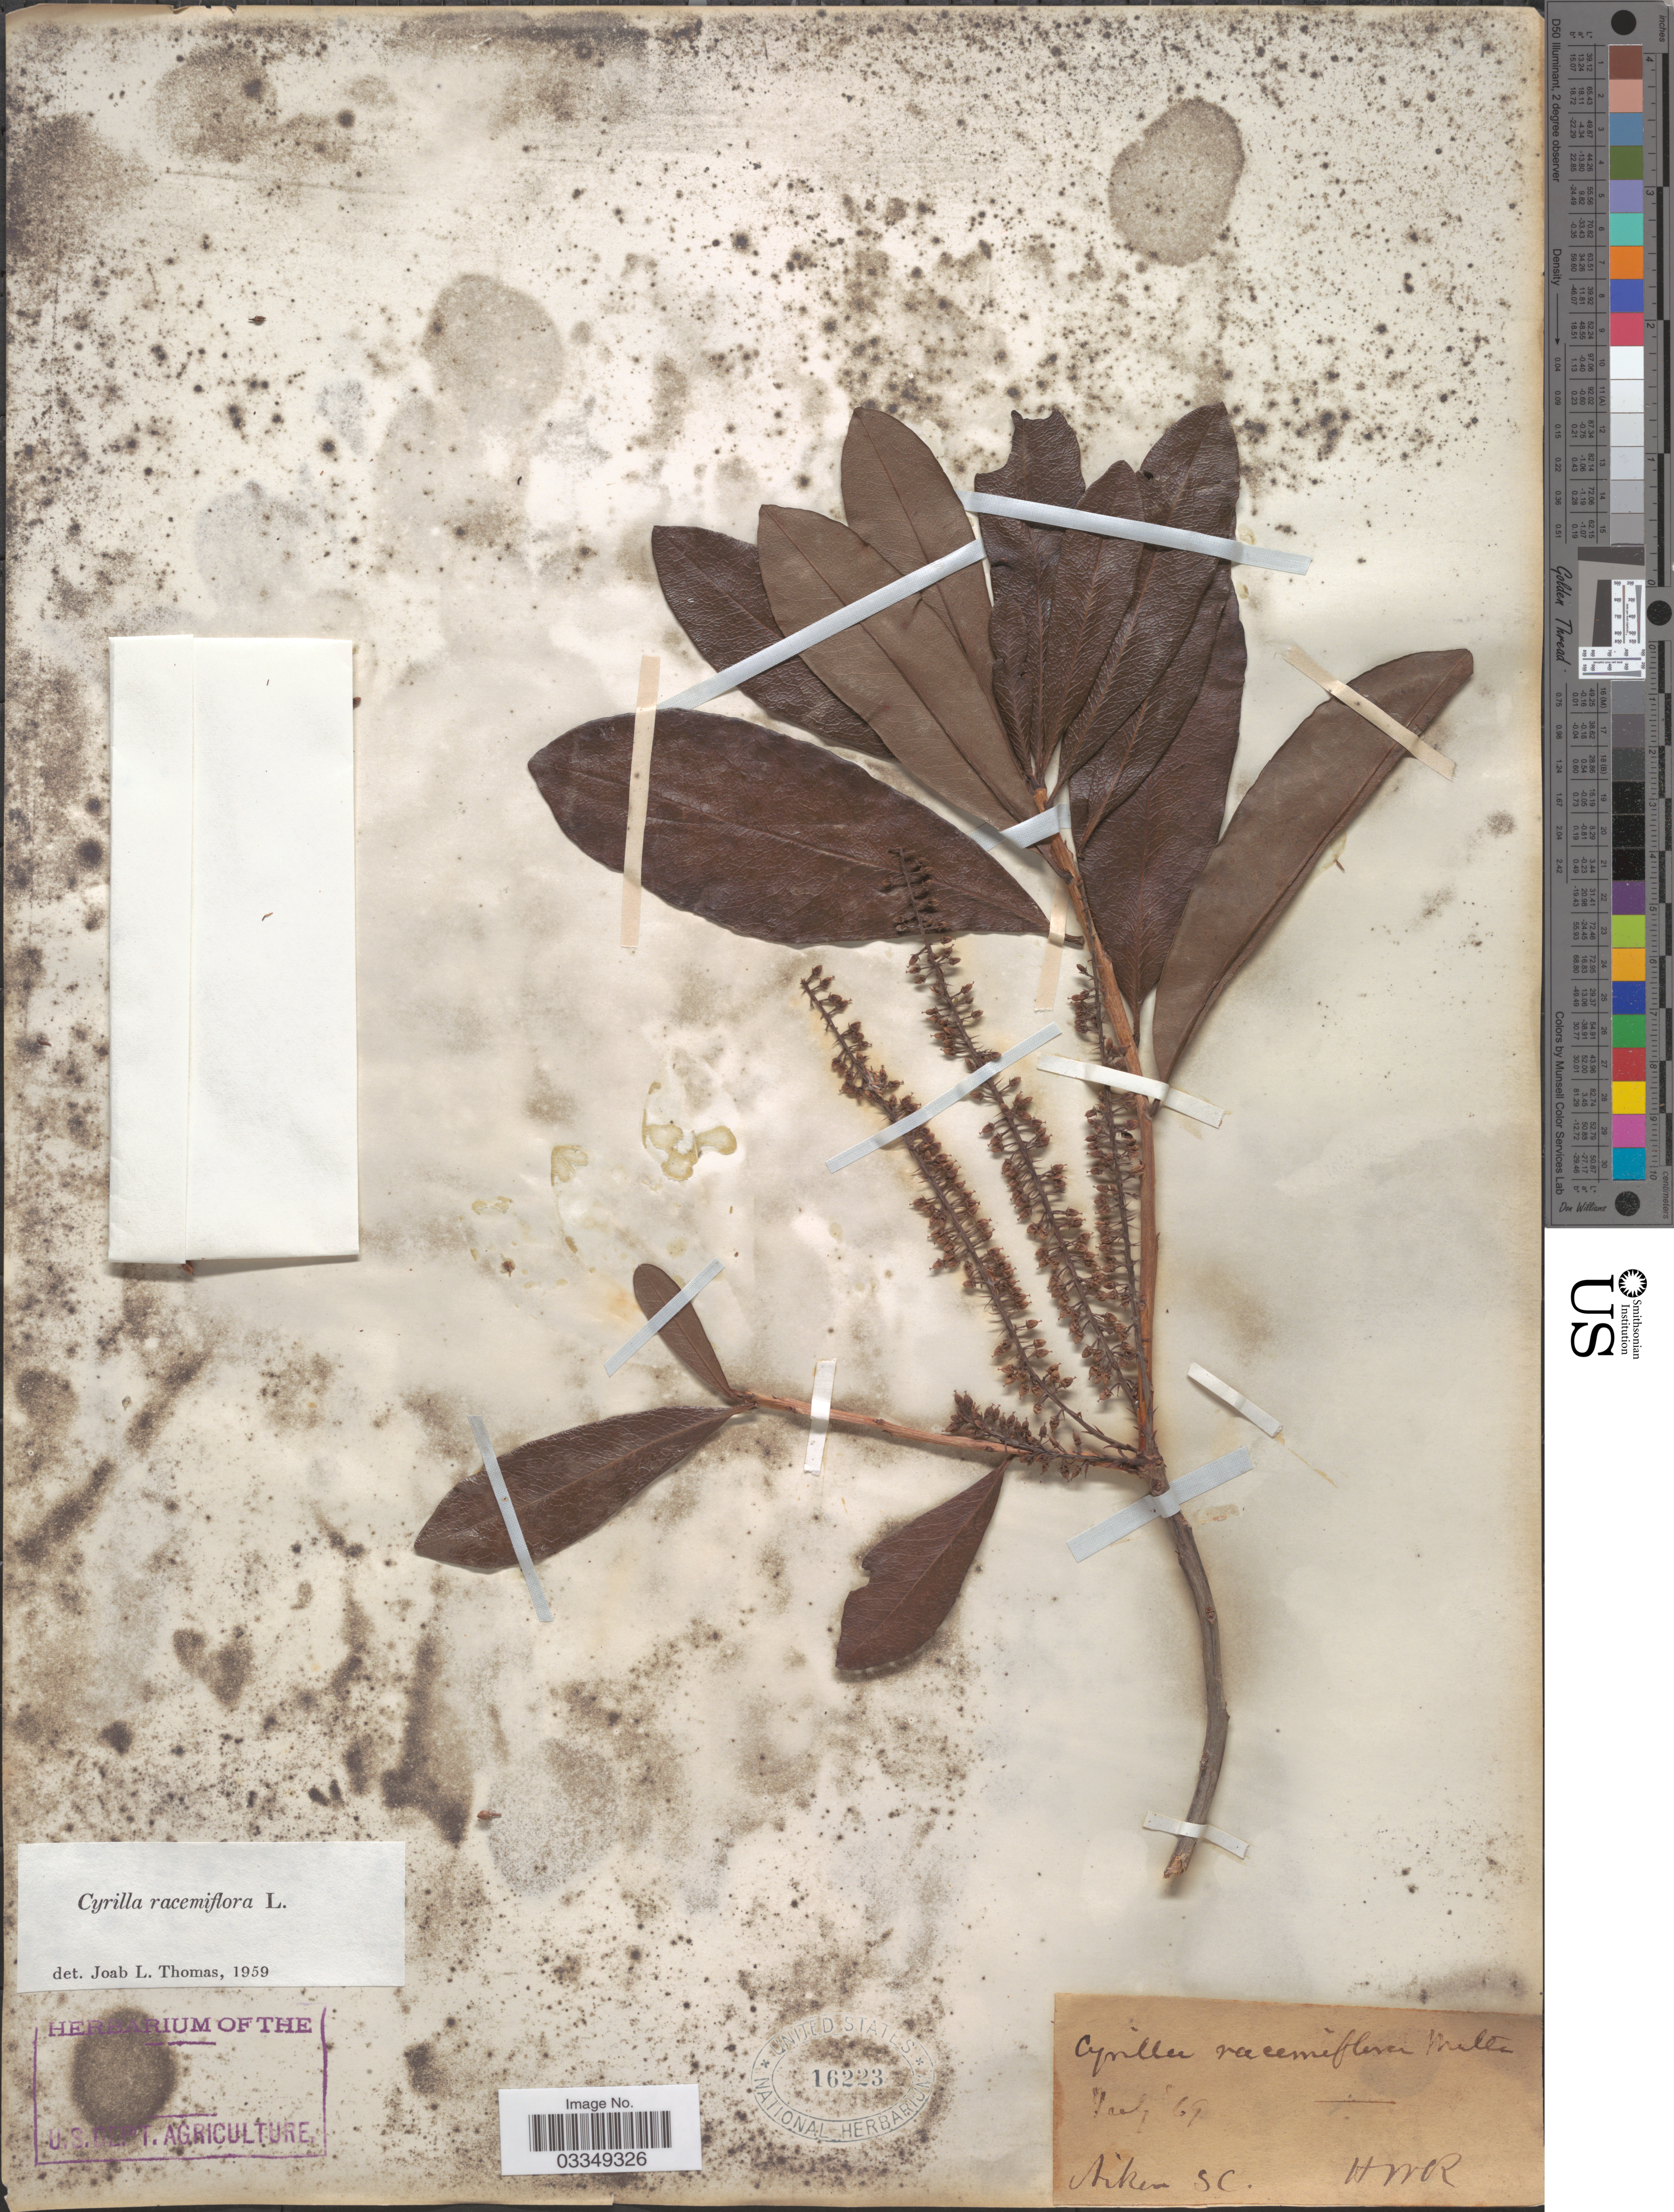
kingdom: Plantae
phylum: Tracheophyta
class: Magnoliopsida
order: Ericales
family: Cyrillaceae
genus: Cyrilla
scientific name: Cyrilla racemiflora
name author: L.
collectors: H. W. R.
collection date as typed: Transcribed d/m/y: /7/69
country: United States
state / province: South Carolina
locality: Aiken.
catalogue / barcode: US 16223